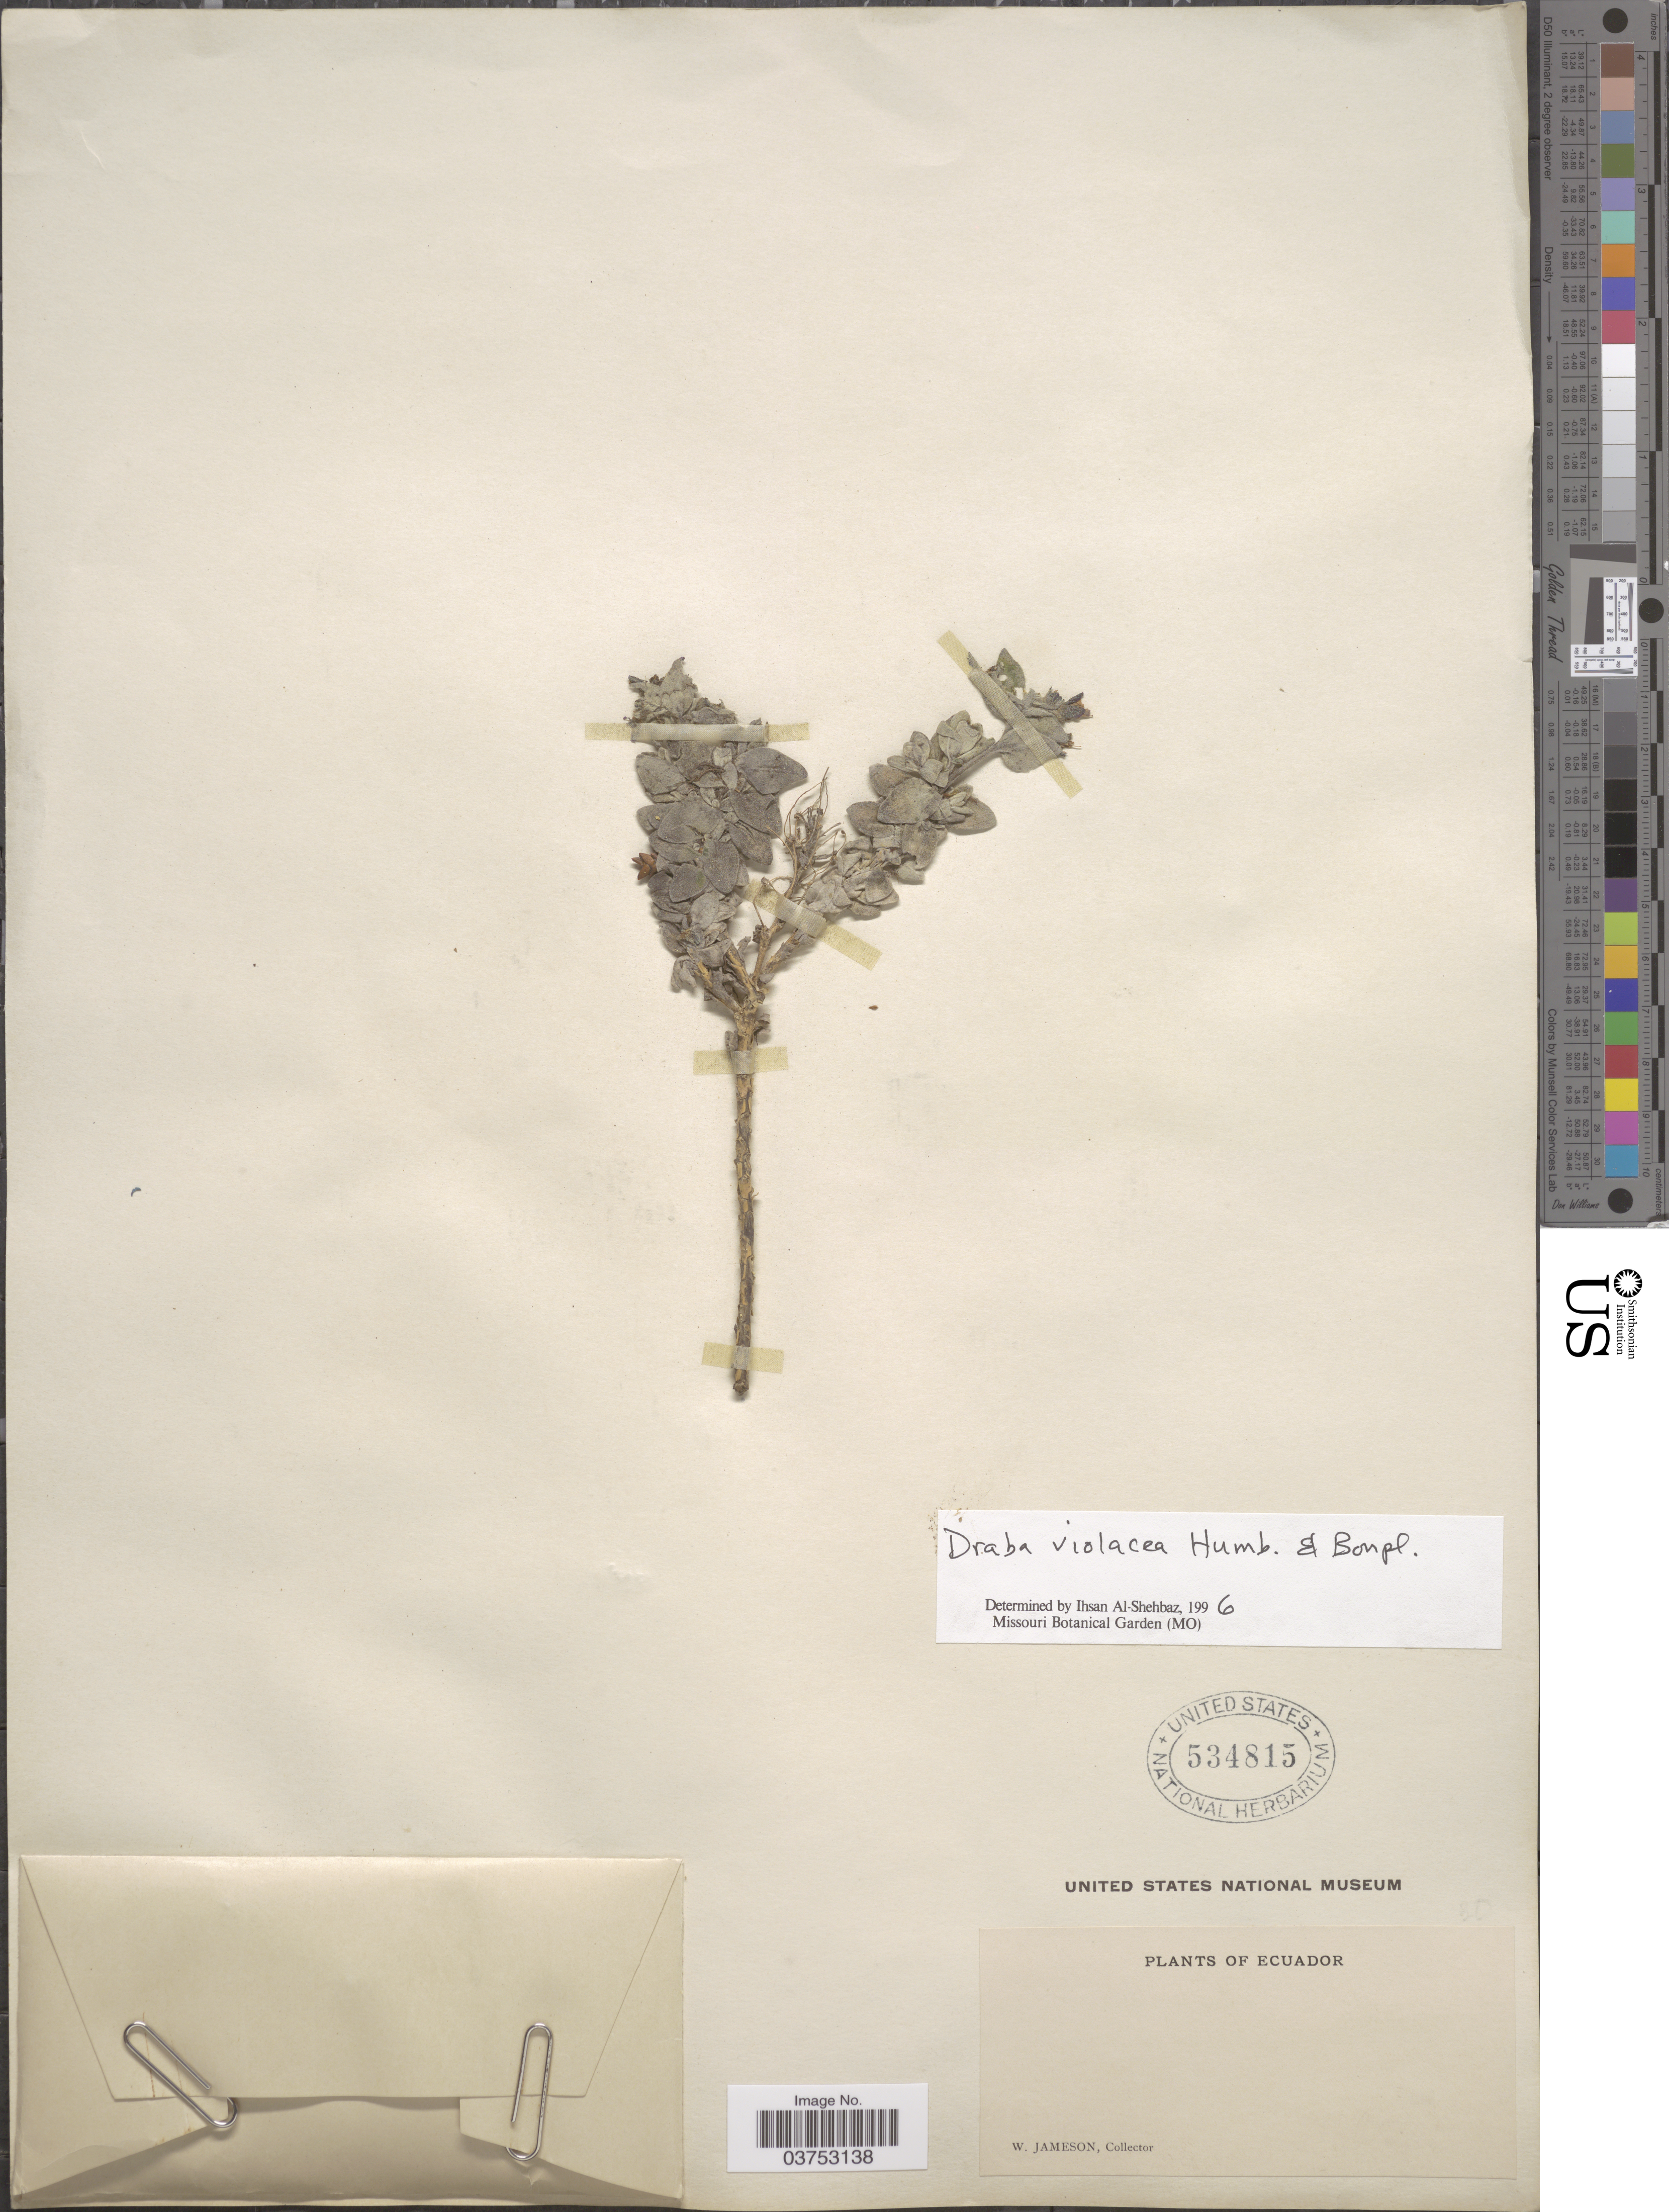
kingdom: Plantae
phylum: Tracheophyta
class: Magnoliopsida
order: Brassicales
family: Brassicaceae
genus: Draba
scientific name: Draba violacea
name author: DC.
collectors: W. Jameson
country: Ecuador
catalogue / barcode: US 534815